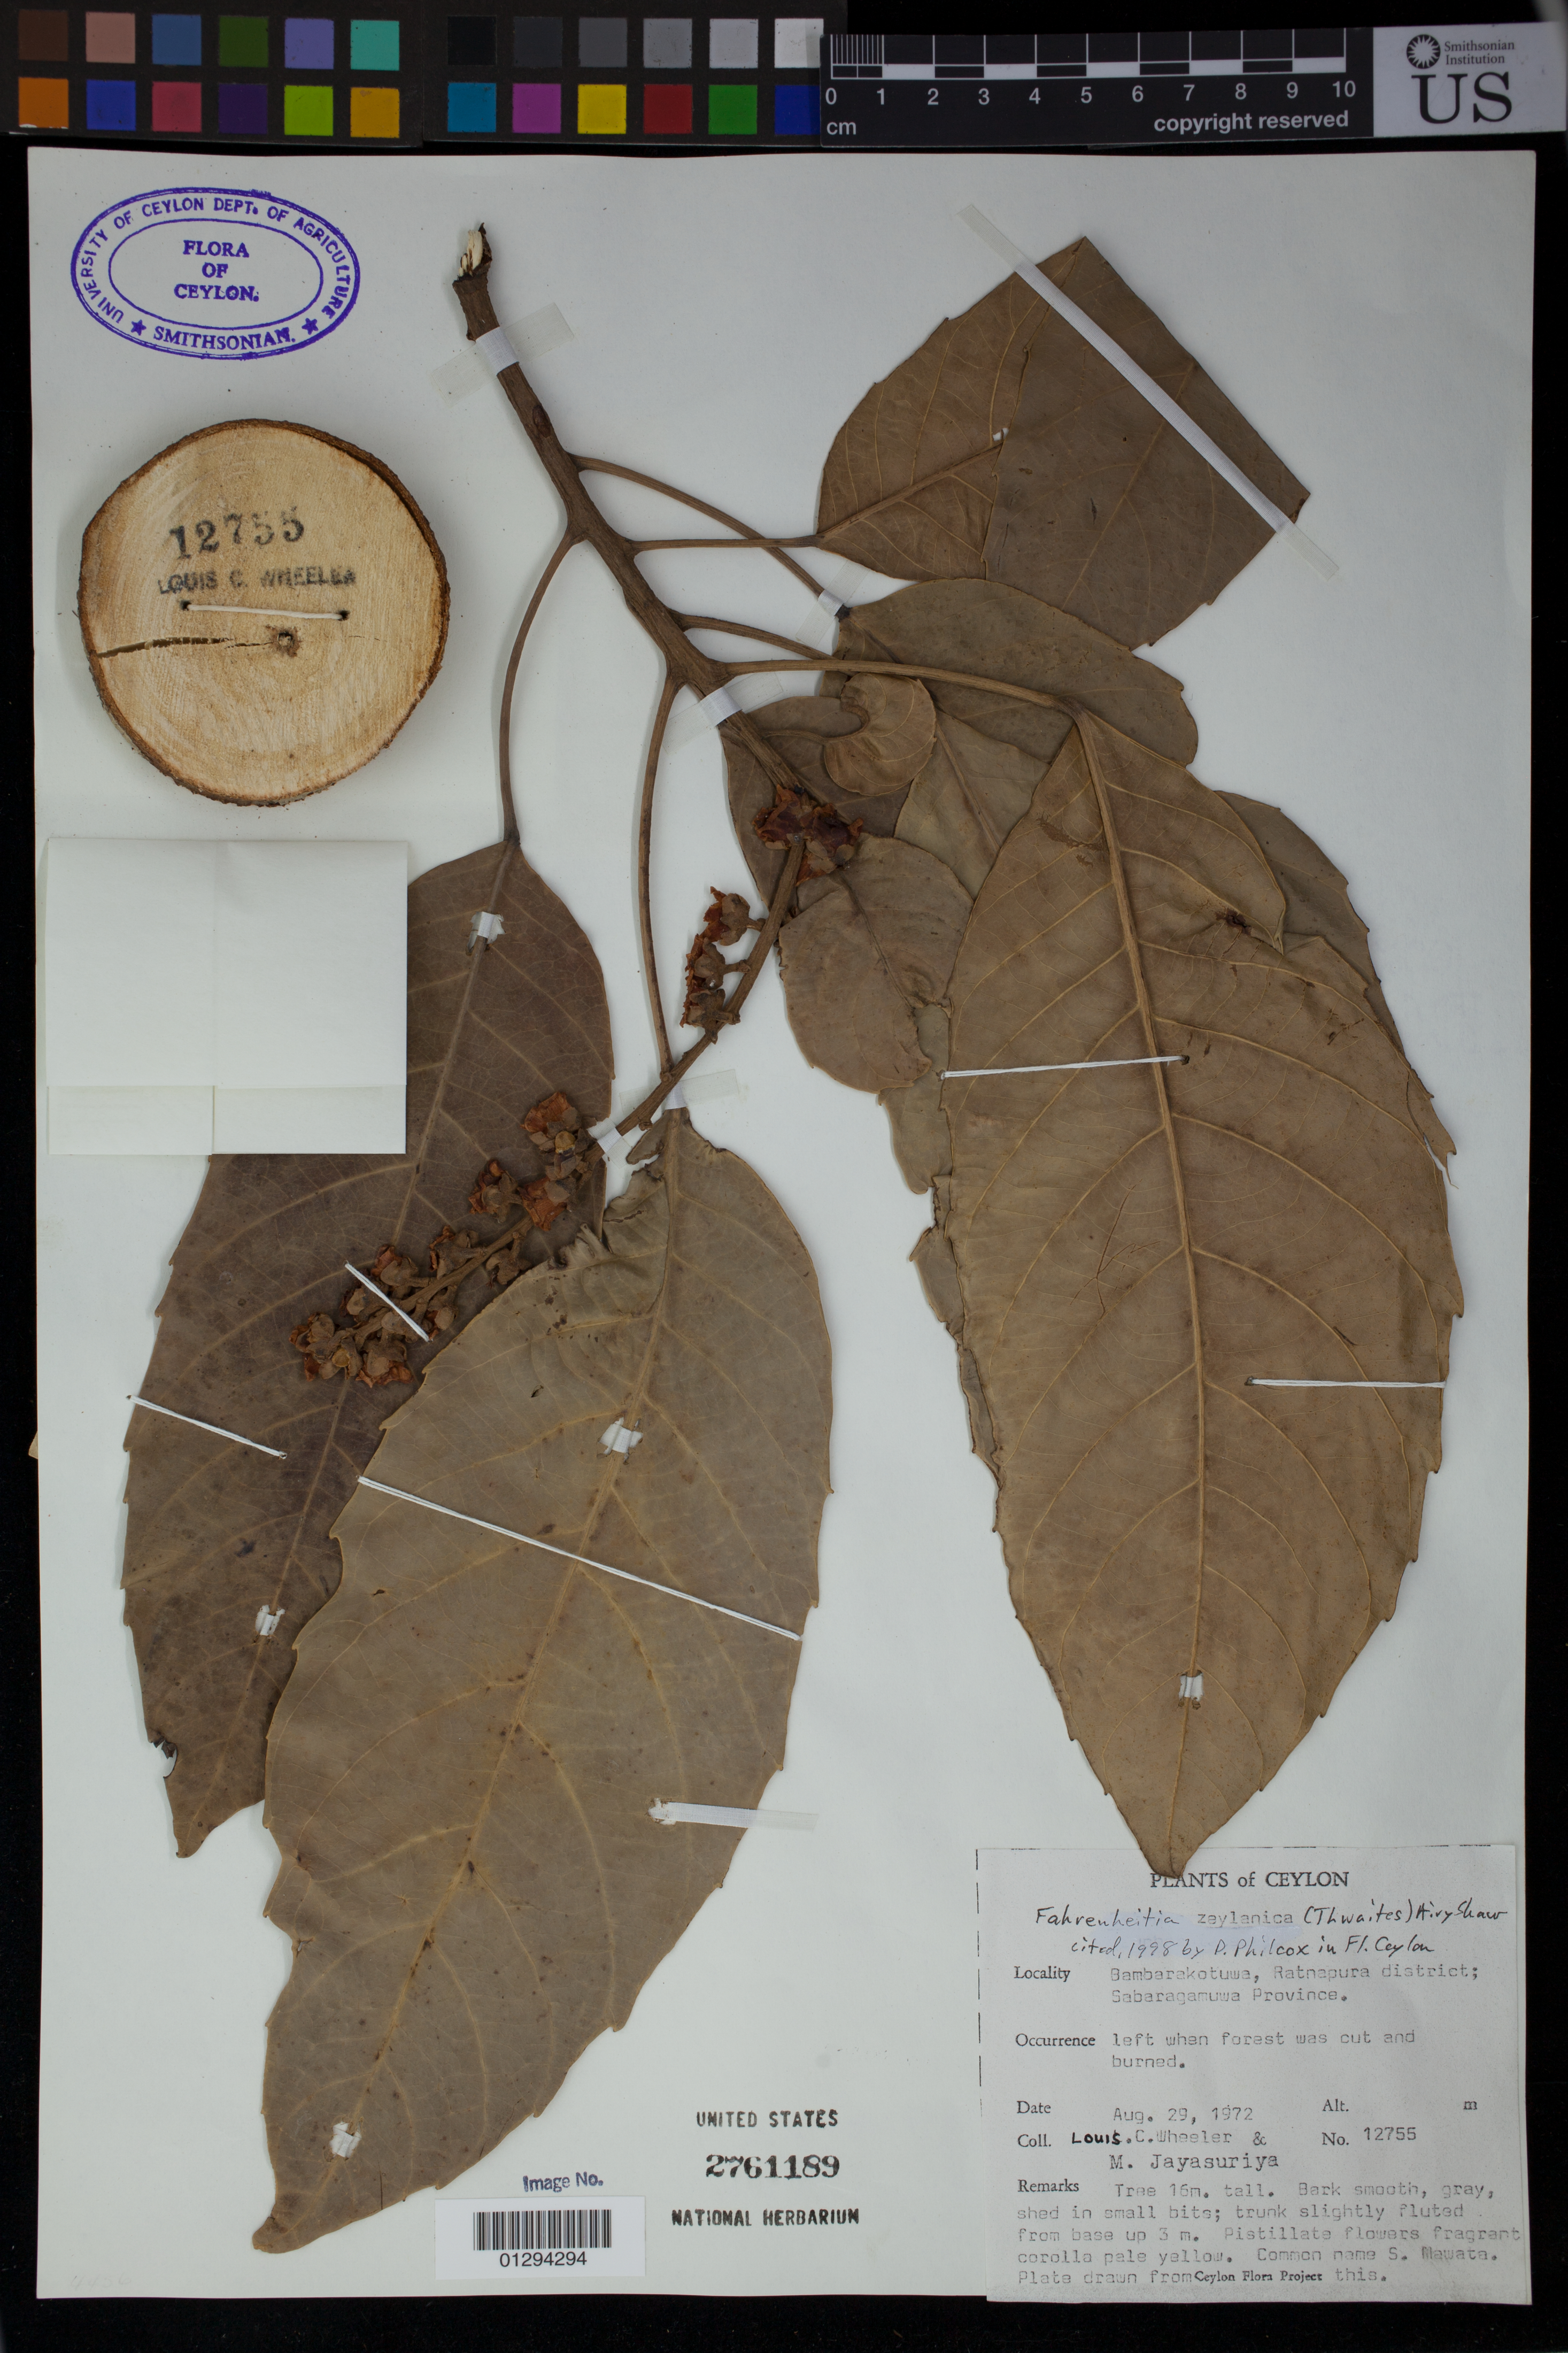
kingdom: Plantae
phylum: Tracheophyta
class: Magnoliopsida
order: Malpighiales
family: Euphorbiaceae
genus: Fahrenheitia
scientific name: Fahrenheitia zeylanica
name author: (Thwaites) Airy Shaw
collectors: L. C. Wheeler & M. Jayasuriya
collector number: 12755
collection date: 1972-08-29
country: Sri Lanka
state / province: Sabaragamuwa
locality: Bambarakotuwa, Ratnapura district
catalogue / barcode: US 2761189